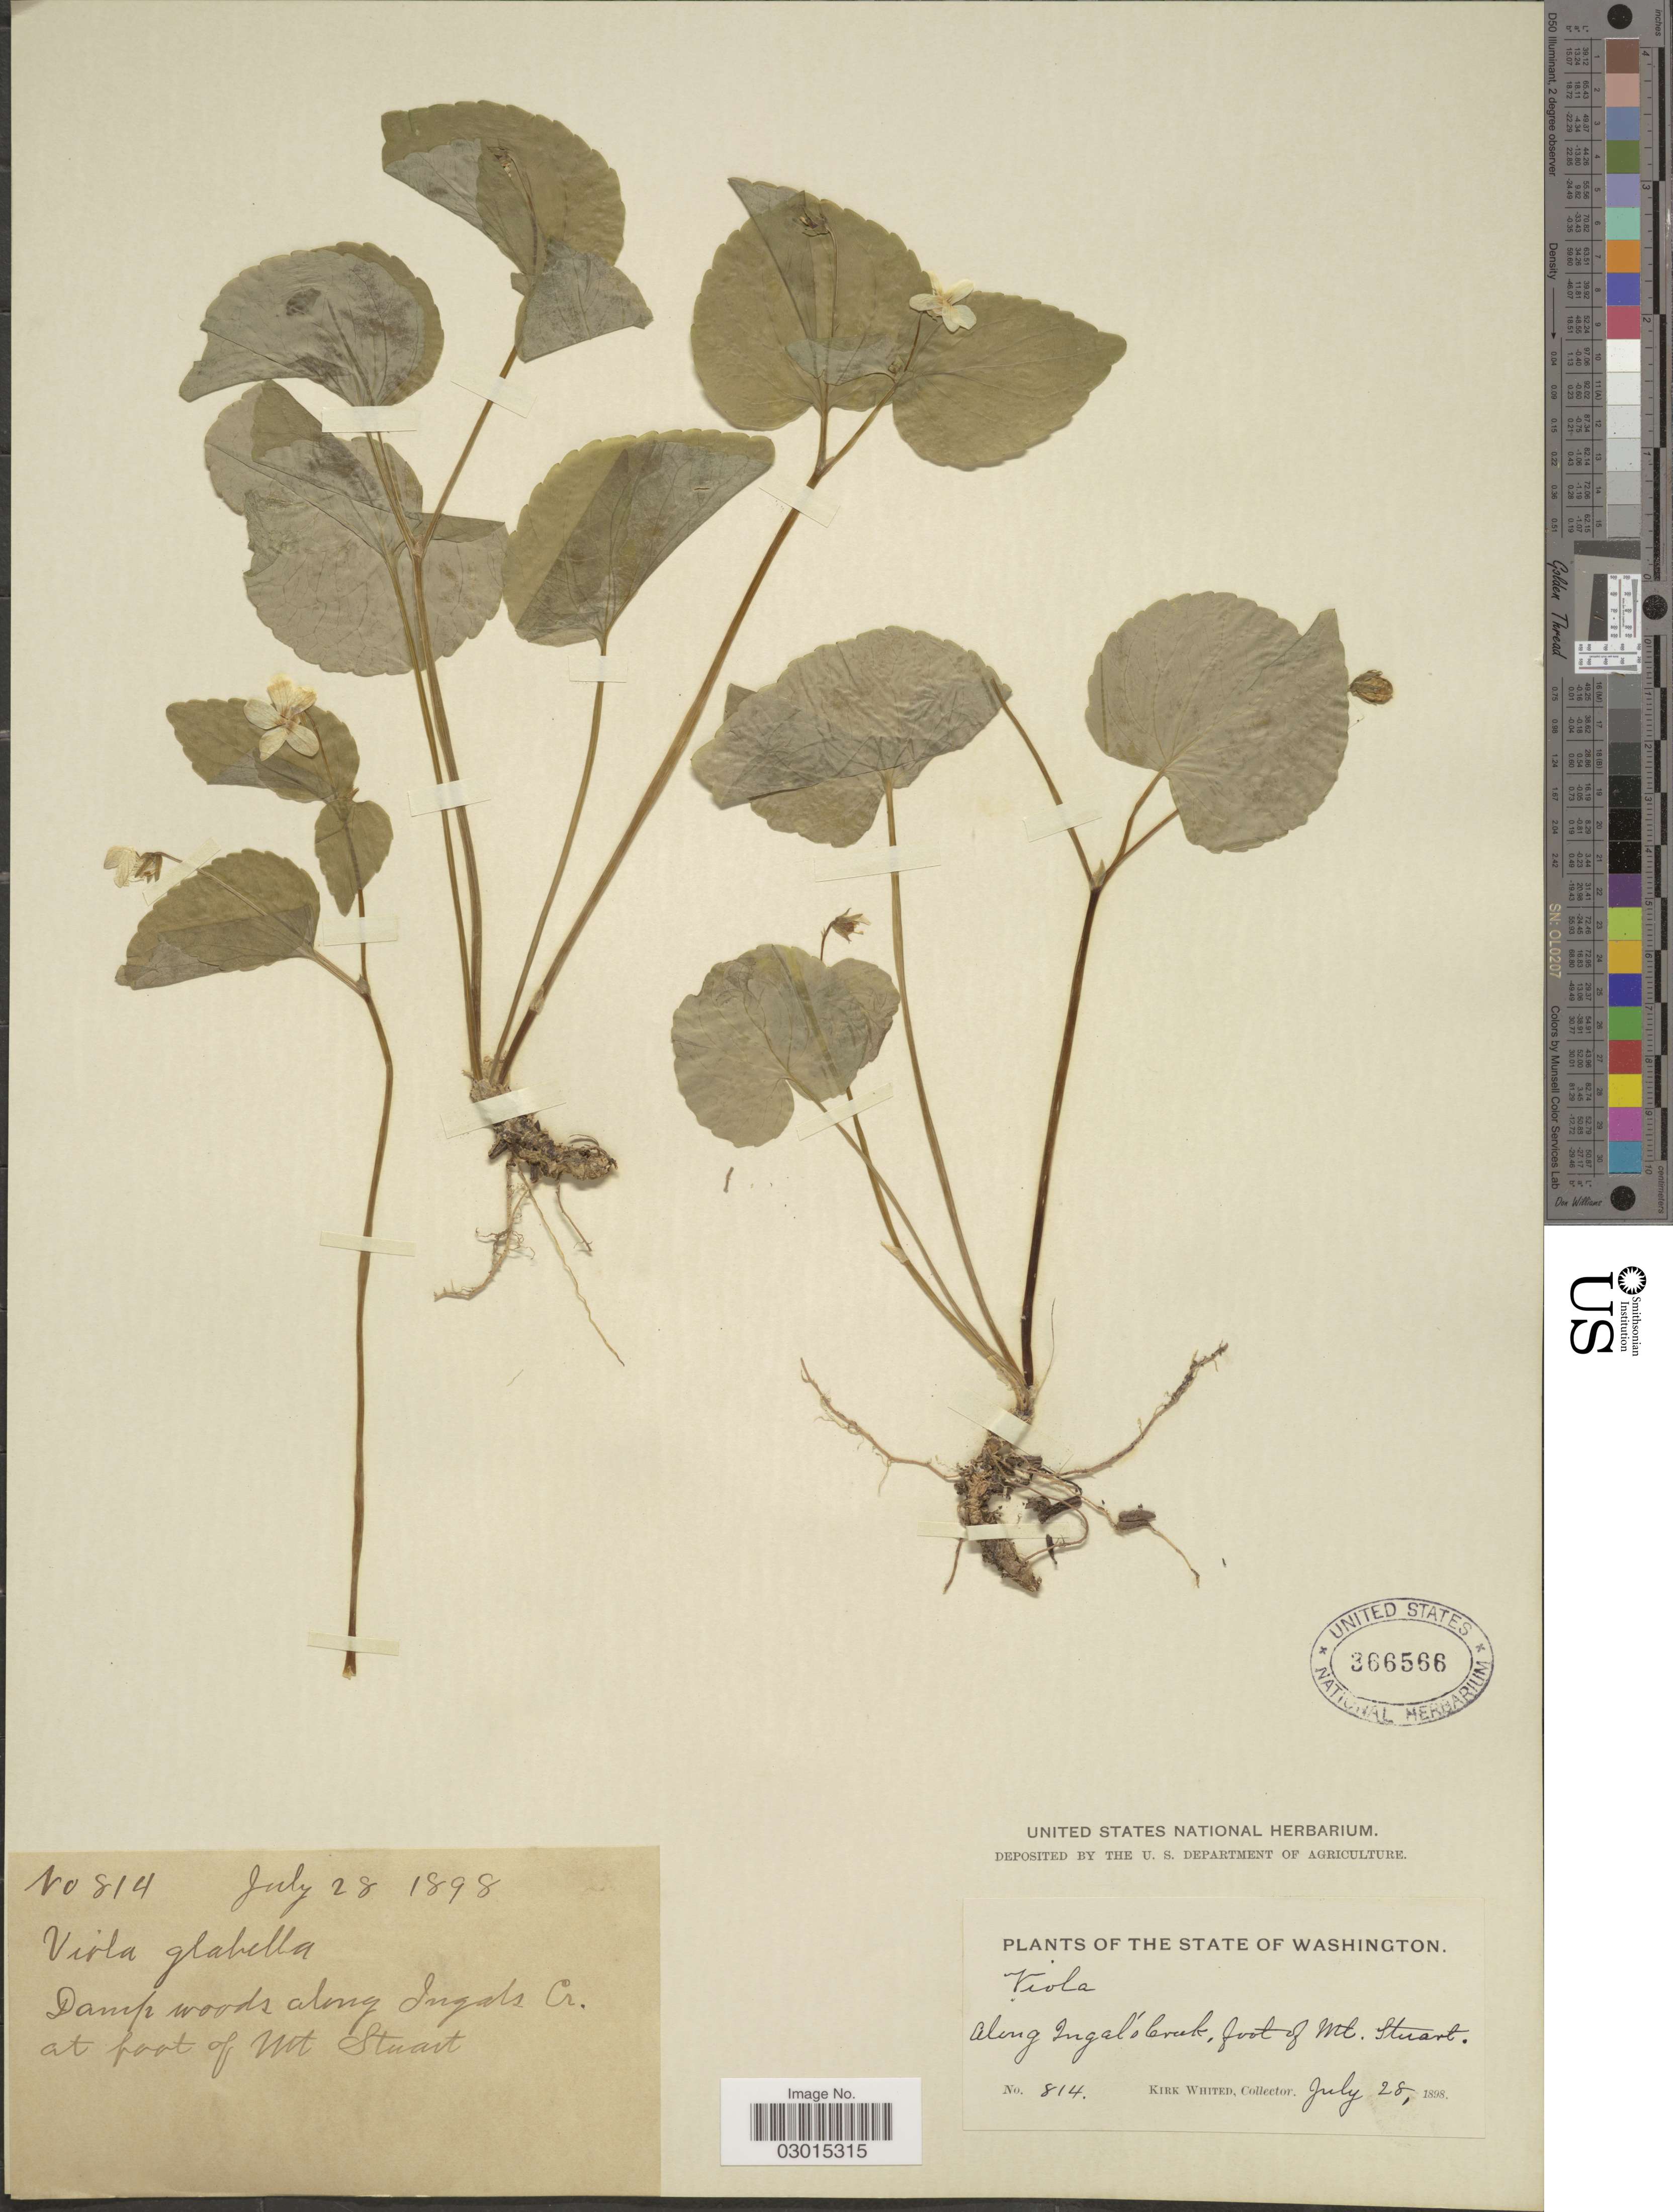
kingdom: Plantae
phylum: Tracheophyta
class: Magnoliopsida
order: Malpighiales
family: Violaceae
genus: Viola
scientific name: Viola glabella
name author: Nutt.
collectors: K. Whited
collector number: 814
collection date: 1898-07-28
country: United States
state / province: Washington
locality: Along Ingal's Creek, foot of Mt. Stuart.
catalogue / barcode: US 366566